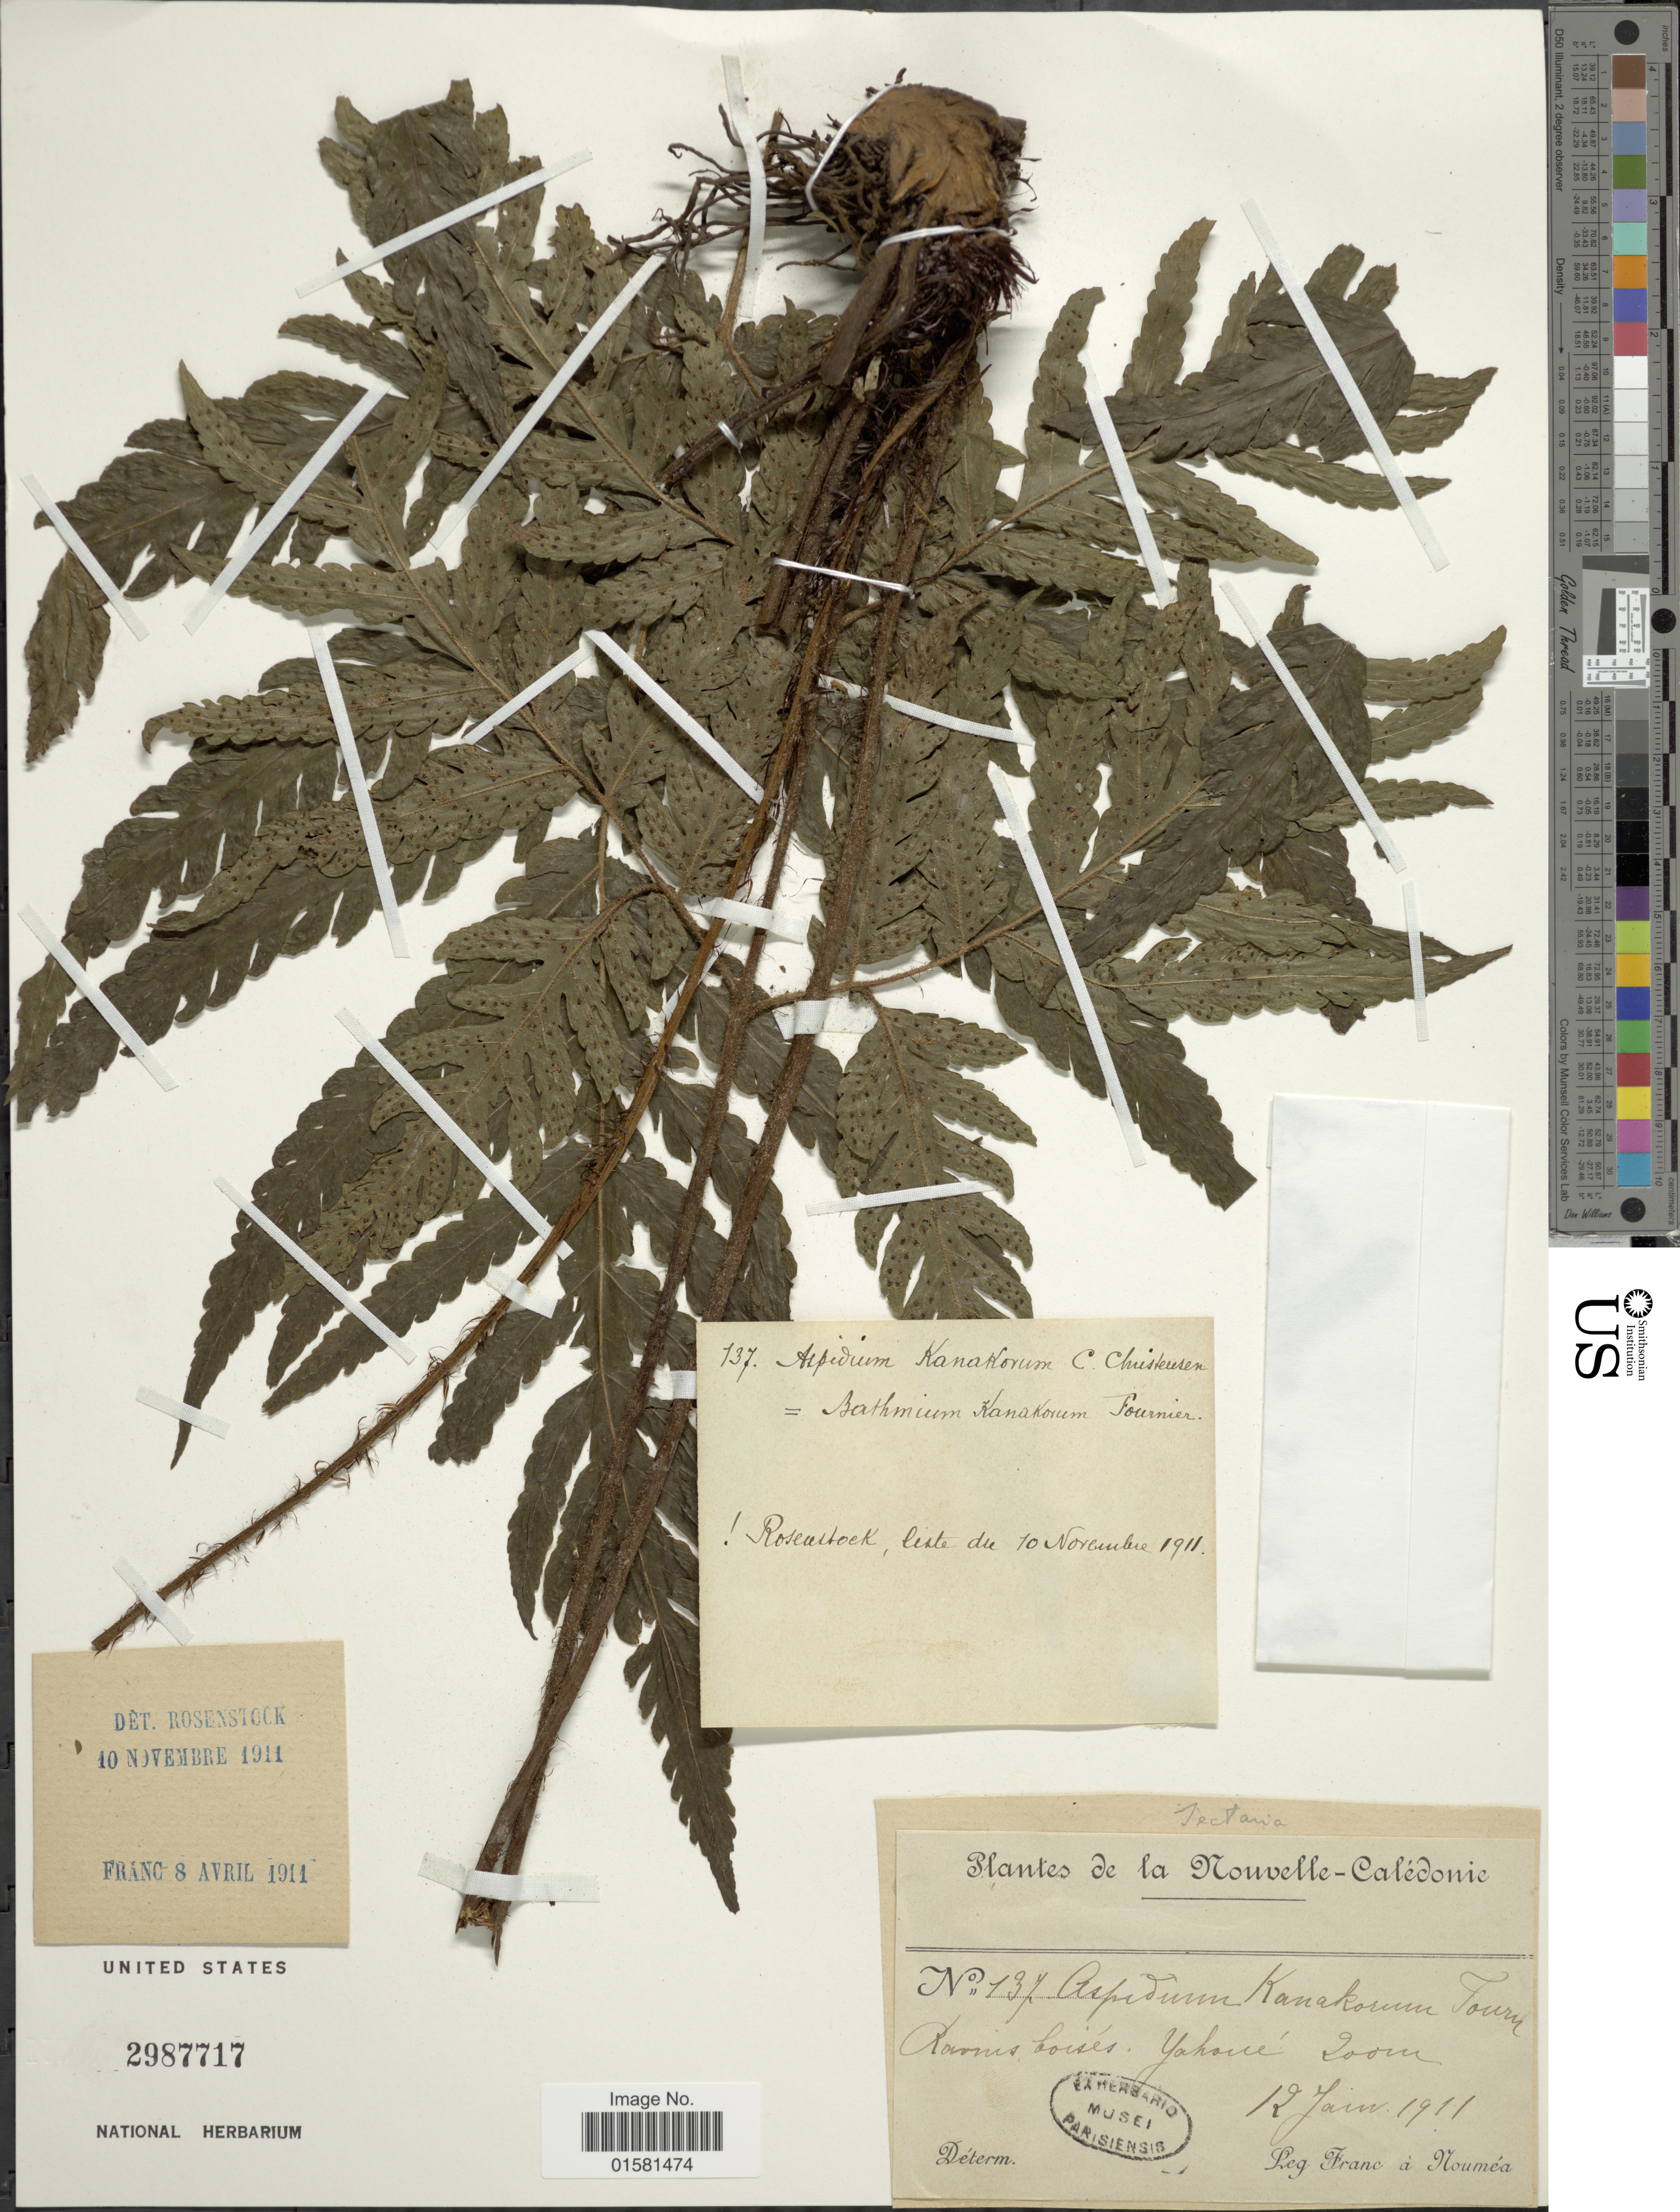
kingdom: Plantae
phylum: Tracheophyta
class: Polypodiopsida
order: Polypodiales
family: Tectariaceae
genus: Tectaria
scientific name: Tectaria sinuata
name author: (L. f.) C. Chr.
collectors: F. Noumea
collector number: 137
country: New Caledonia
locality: Ravnis boises, Yahace [interpreted]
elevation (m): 200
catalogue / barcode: US 2987717